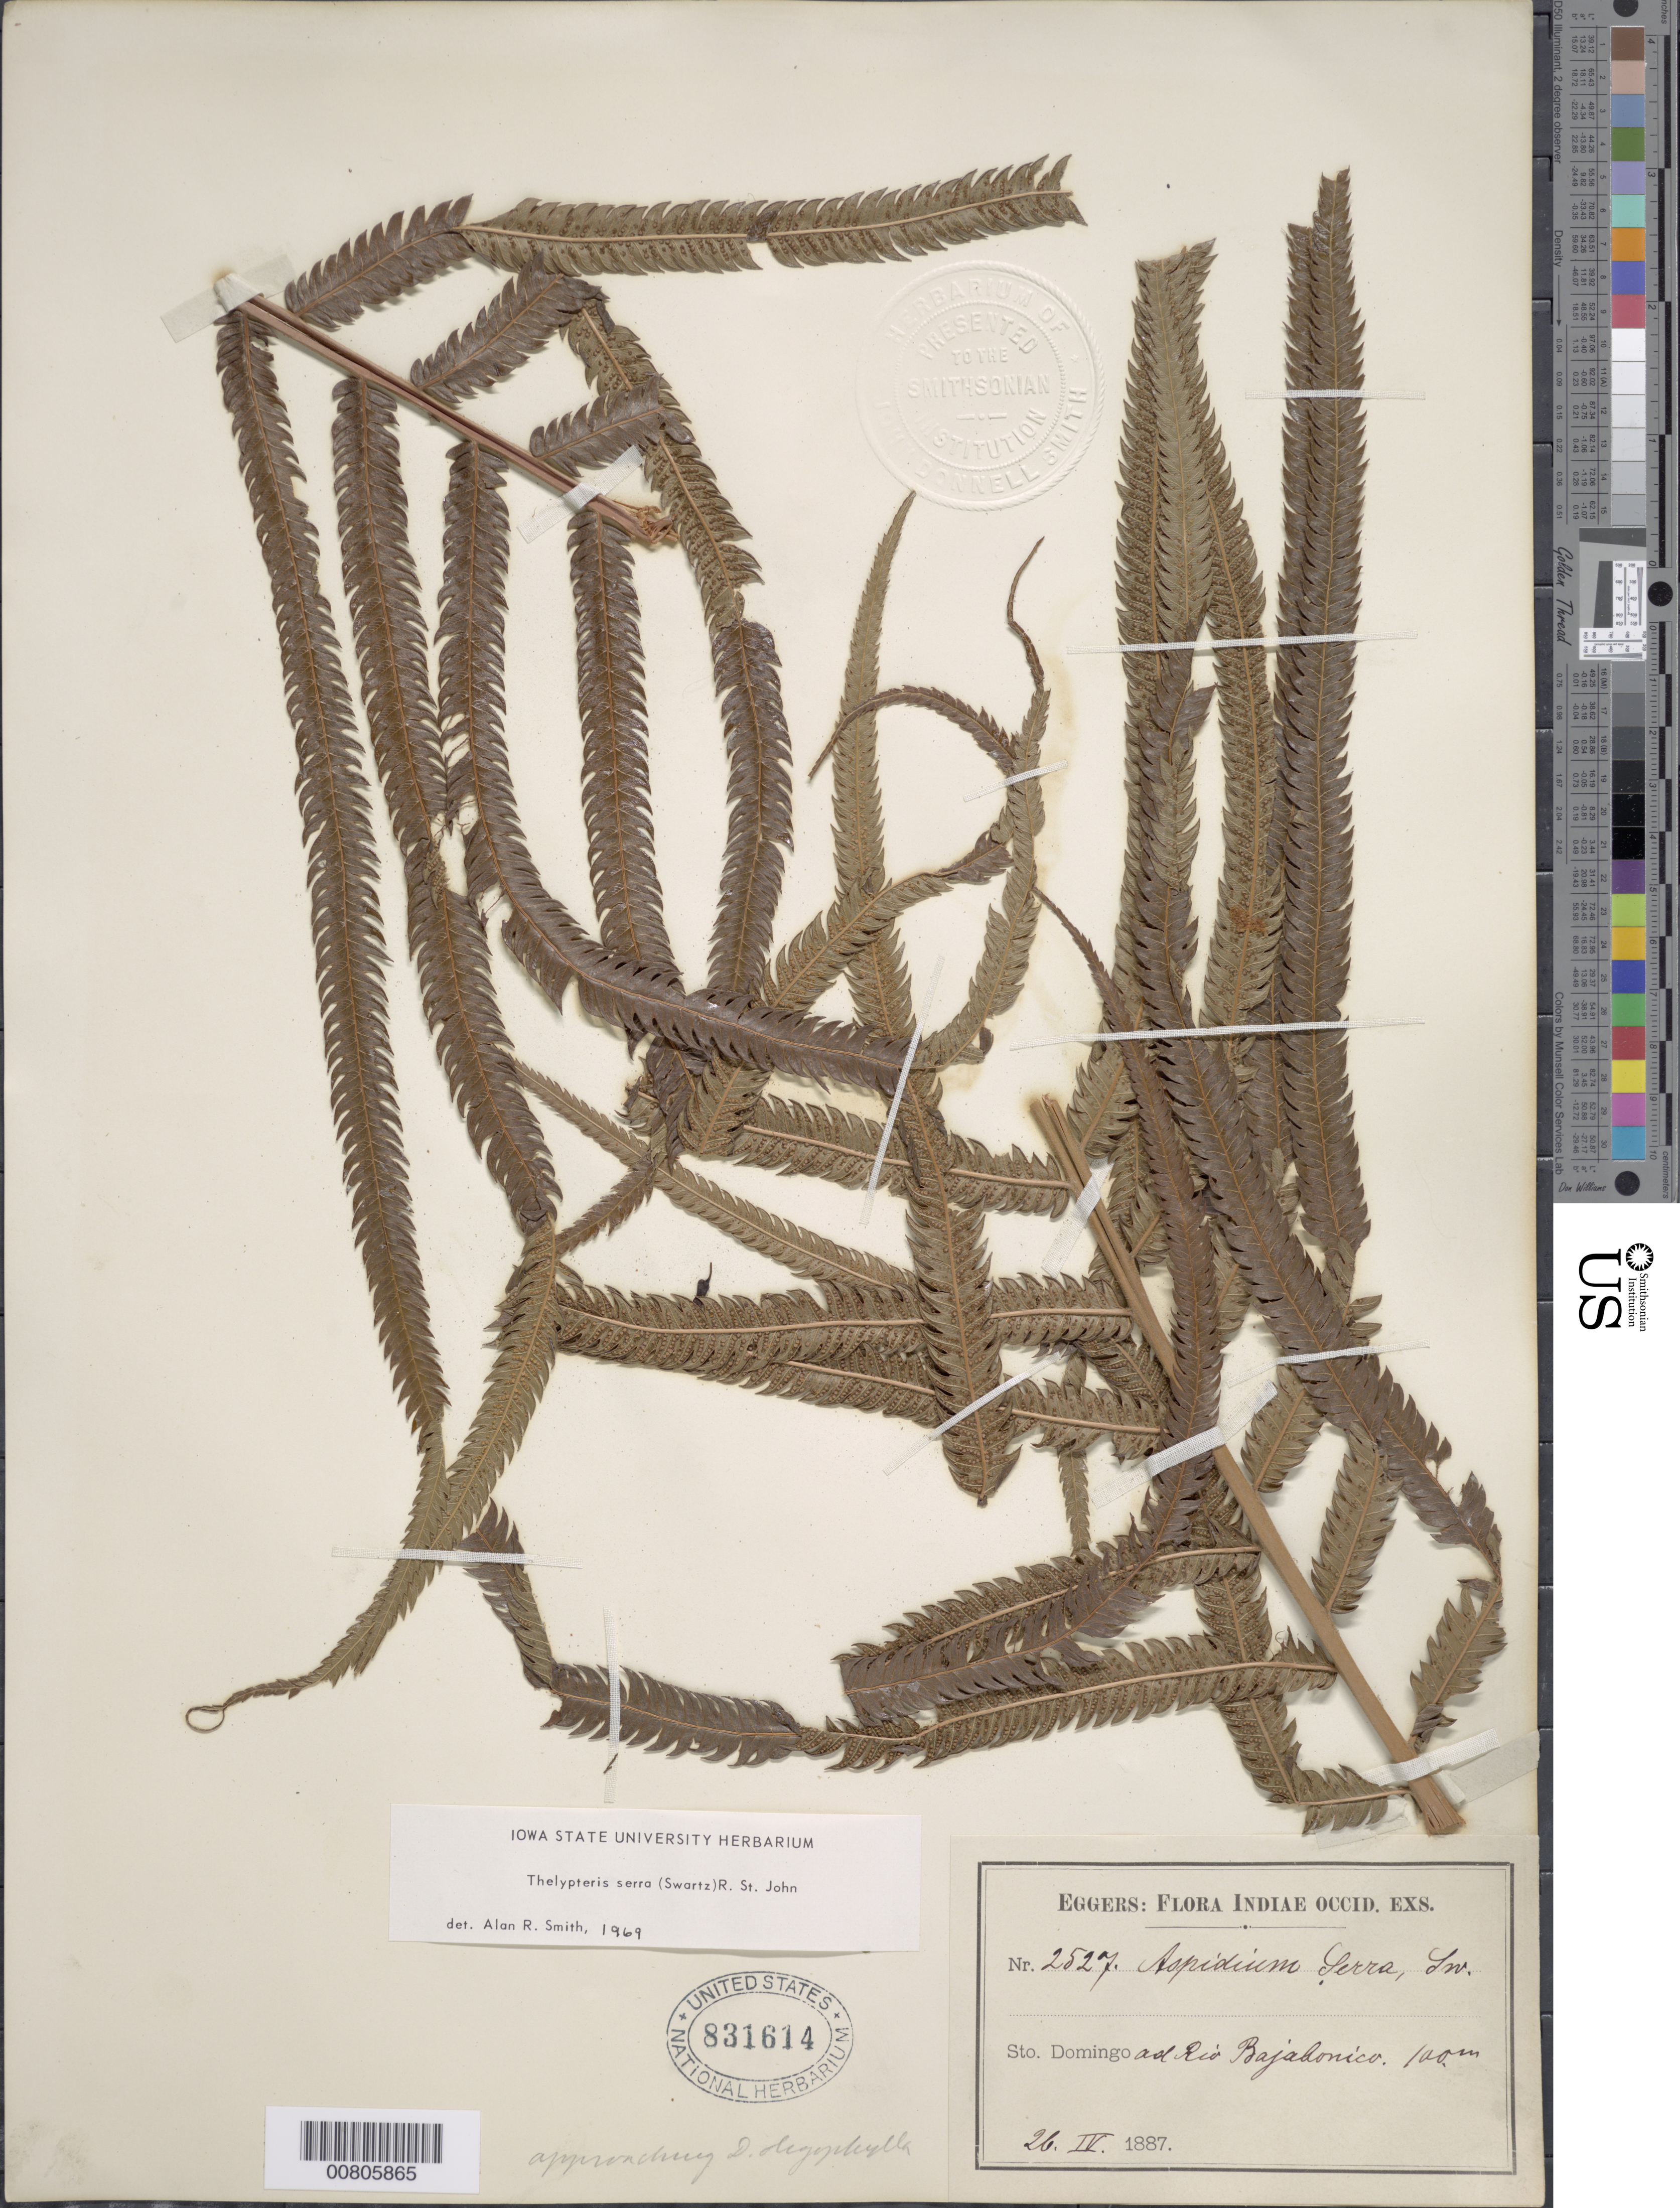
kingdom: Plantae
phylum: Tracheophyta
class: Polypodiopsida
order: Polypodiales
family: Thelypteridaceae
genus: Christella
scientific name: Christella serra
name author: (Sw.) Holttum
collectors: H. F. A. von Eggers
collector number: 2527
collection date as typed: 26 Apr 1887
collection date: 1887-04-26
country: Dominican Republic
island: Hispaniola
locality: Río Bajabonico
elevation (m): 100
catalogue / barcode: US 831614